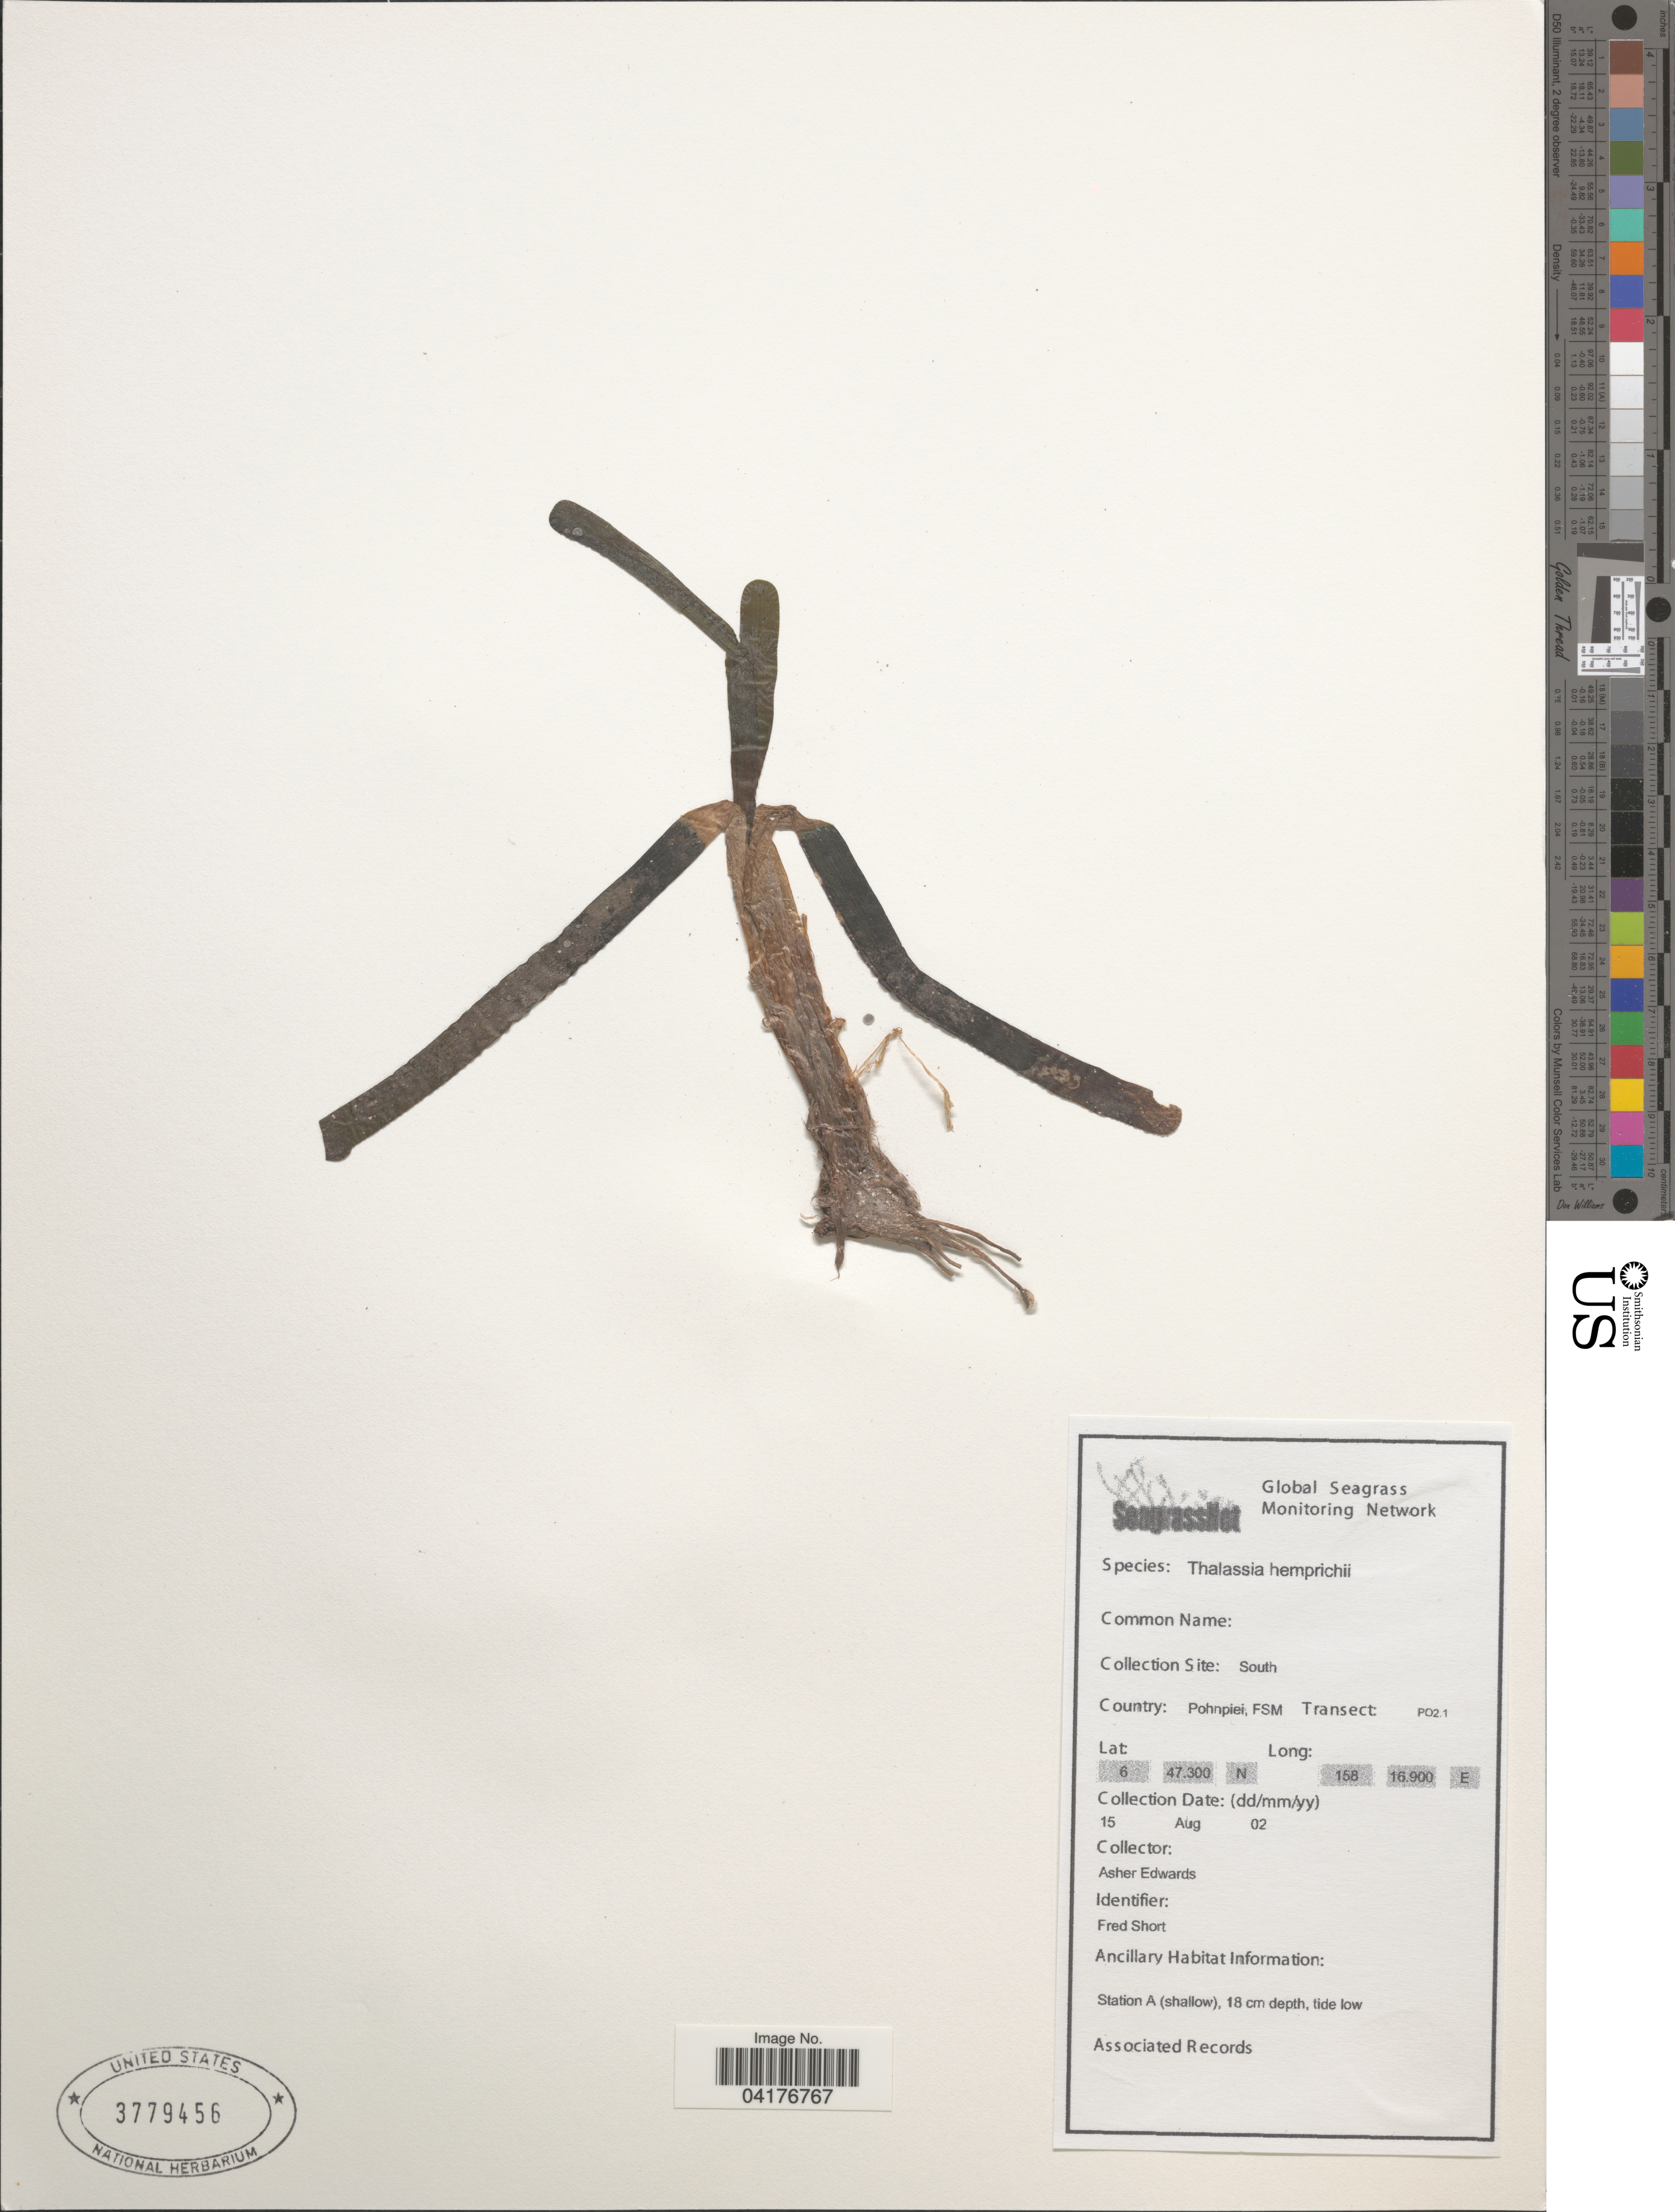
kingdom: Plantae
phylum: Tracheophyta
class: Liliopsida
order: Alismatales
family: Hydrocharitaceae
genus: Enhalus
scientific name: Enhalus acoroides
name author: (L. f.) Royle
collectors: A. Edwards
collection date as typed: Transcribed d/m/y: 15/8/2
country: Micronesia, Federated States of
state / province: Pohnpei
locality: South. Pohnpiei. Transect: PO2.1. Station A (shallow).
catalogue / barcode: US 3779456